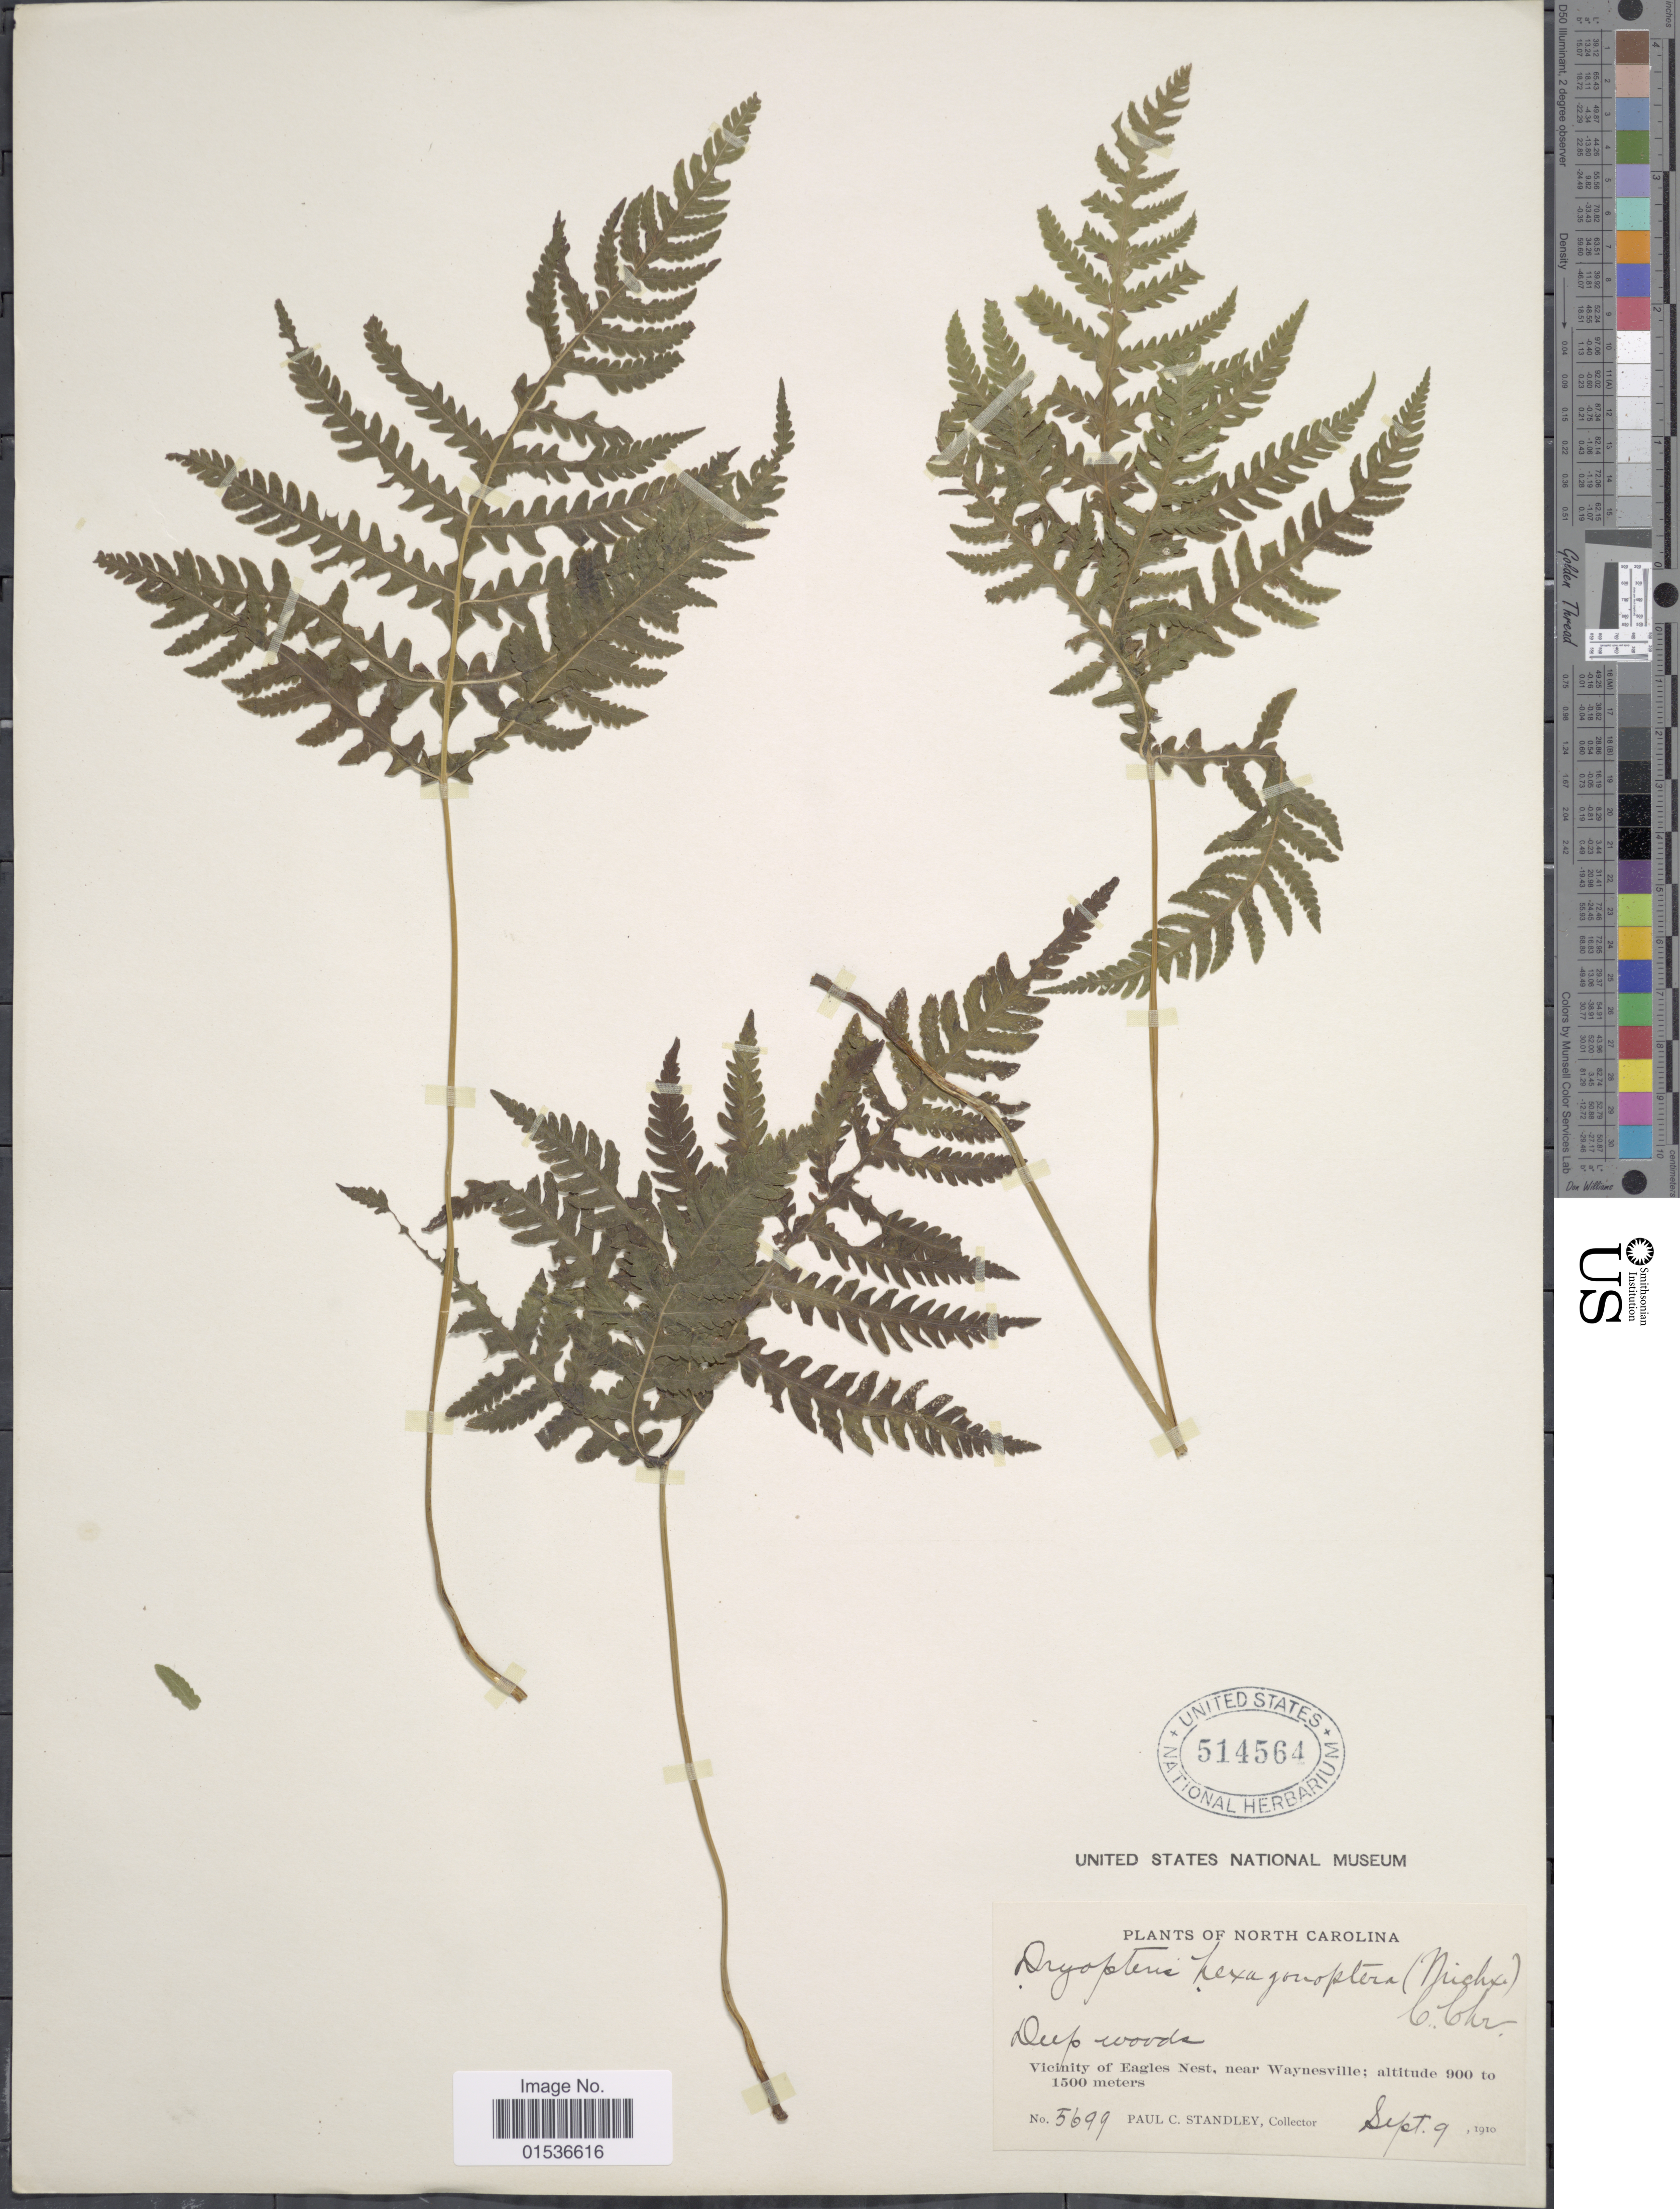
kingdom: Plantae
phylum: Tracheophyta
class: Polypodiopsida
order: Polypodiales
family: Thelypteridaceae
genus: Phegopteris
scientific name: Phegopteris hexagonoptera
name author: (Michx.) Fée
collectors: P. C. Standley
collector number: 5699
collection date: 1910-09-09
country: United States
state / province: North Carolina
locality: North Carolina. Deep woods, Vicinity of Eagles Nest, near Waynesville.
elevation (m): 900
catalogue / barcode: US 514564